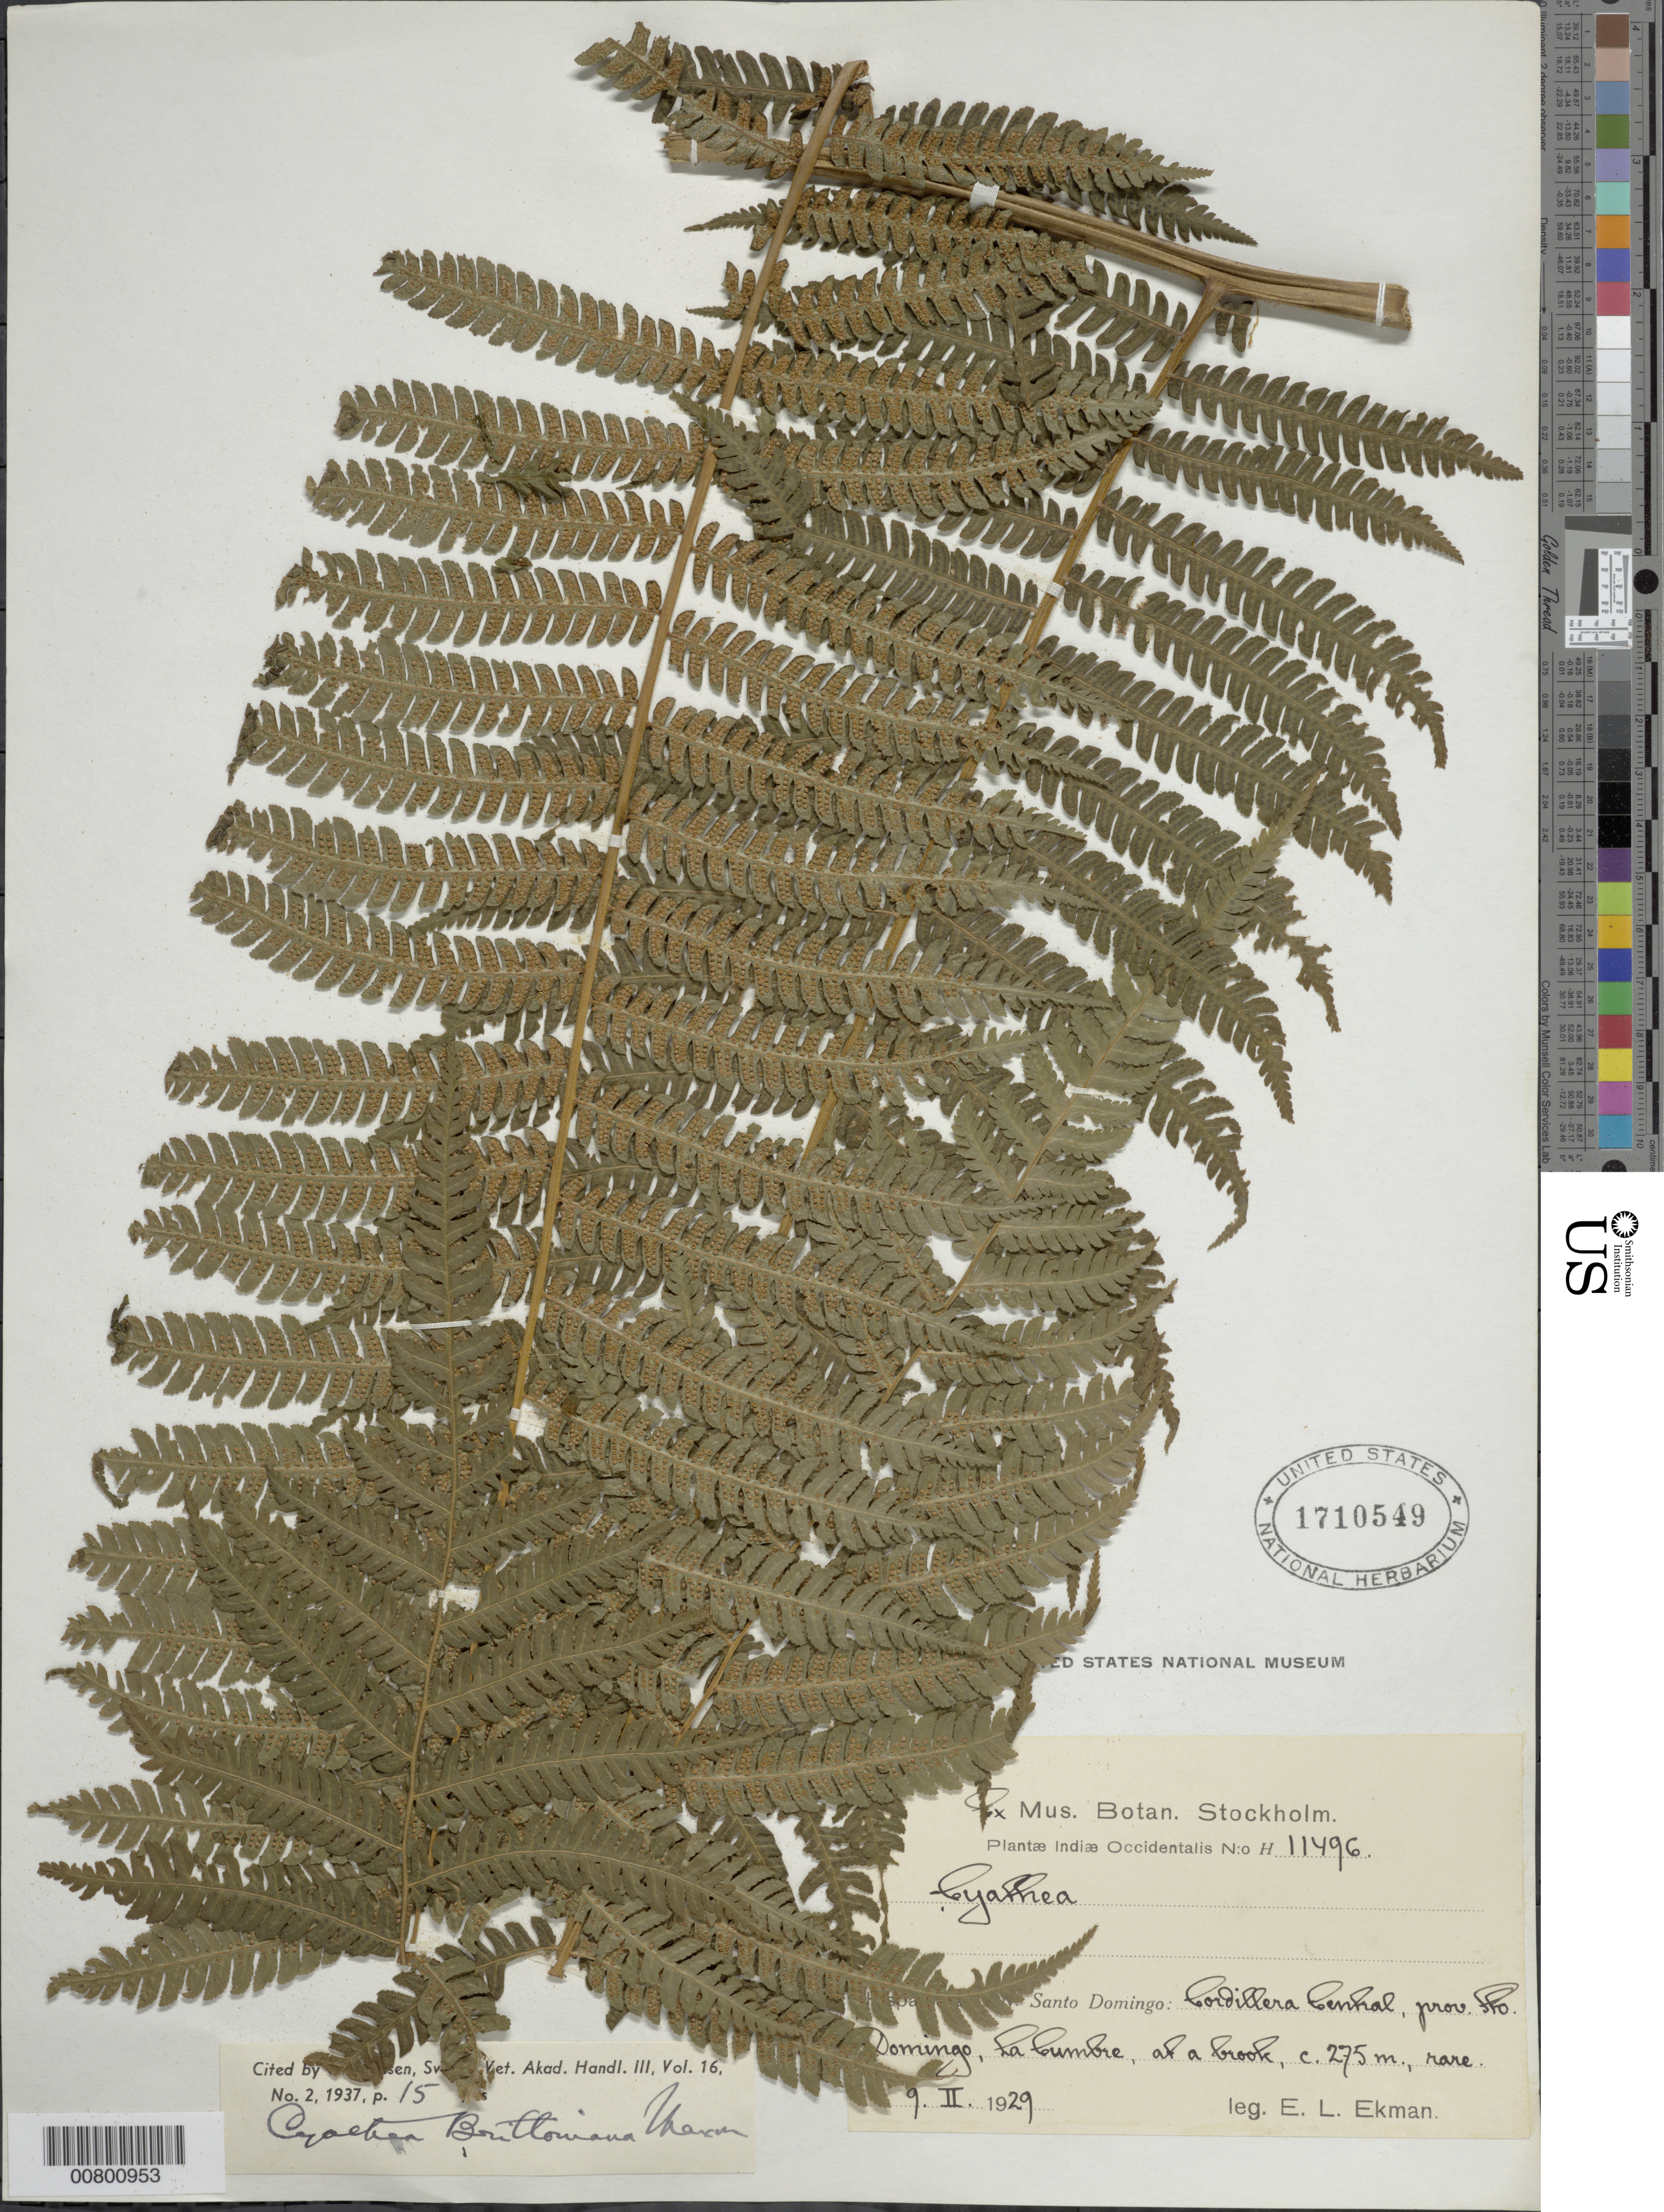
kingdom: Plantae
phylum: Tracheophyta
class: Polypodiopsida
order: Cyatheales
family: Cyatheaceae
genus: Cyathea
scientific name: Cyathea furfuracea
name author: Christ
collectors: E. L. Ekman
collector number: H 11496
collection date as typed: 09 Feb 1929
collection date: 1929-02-09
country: Dominican Republic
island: Hispaniola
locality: Prov. Santo Domingo, Cordillera Central, La Cumbre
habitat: At a brook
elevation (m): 275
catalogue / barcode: US 1710549